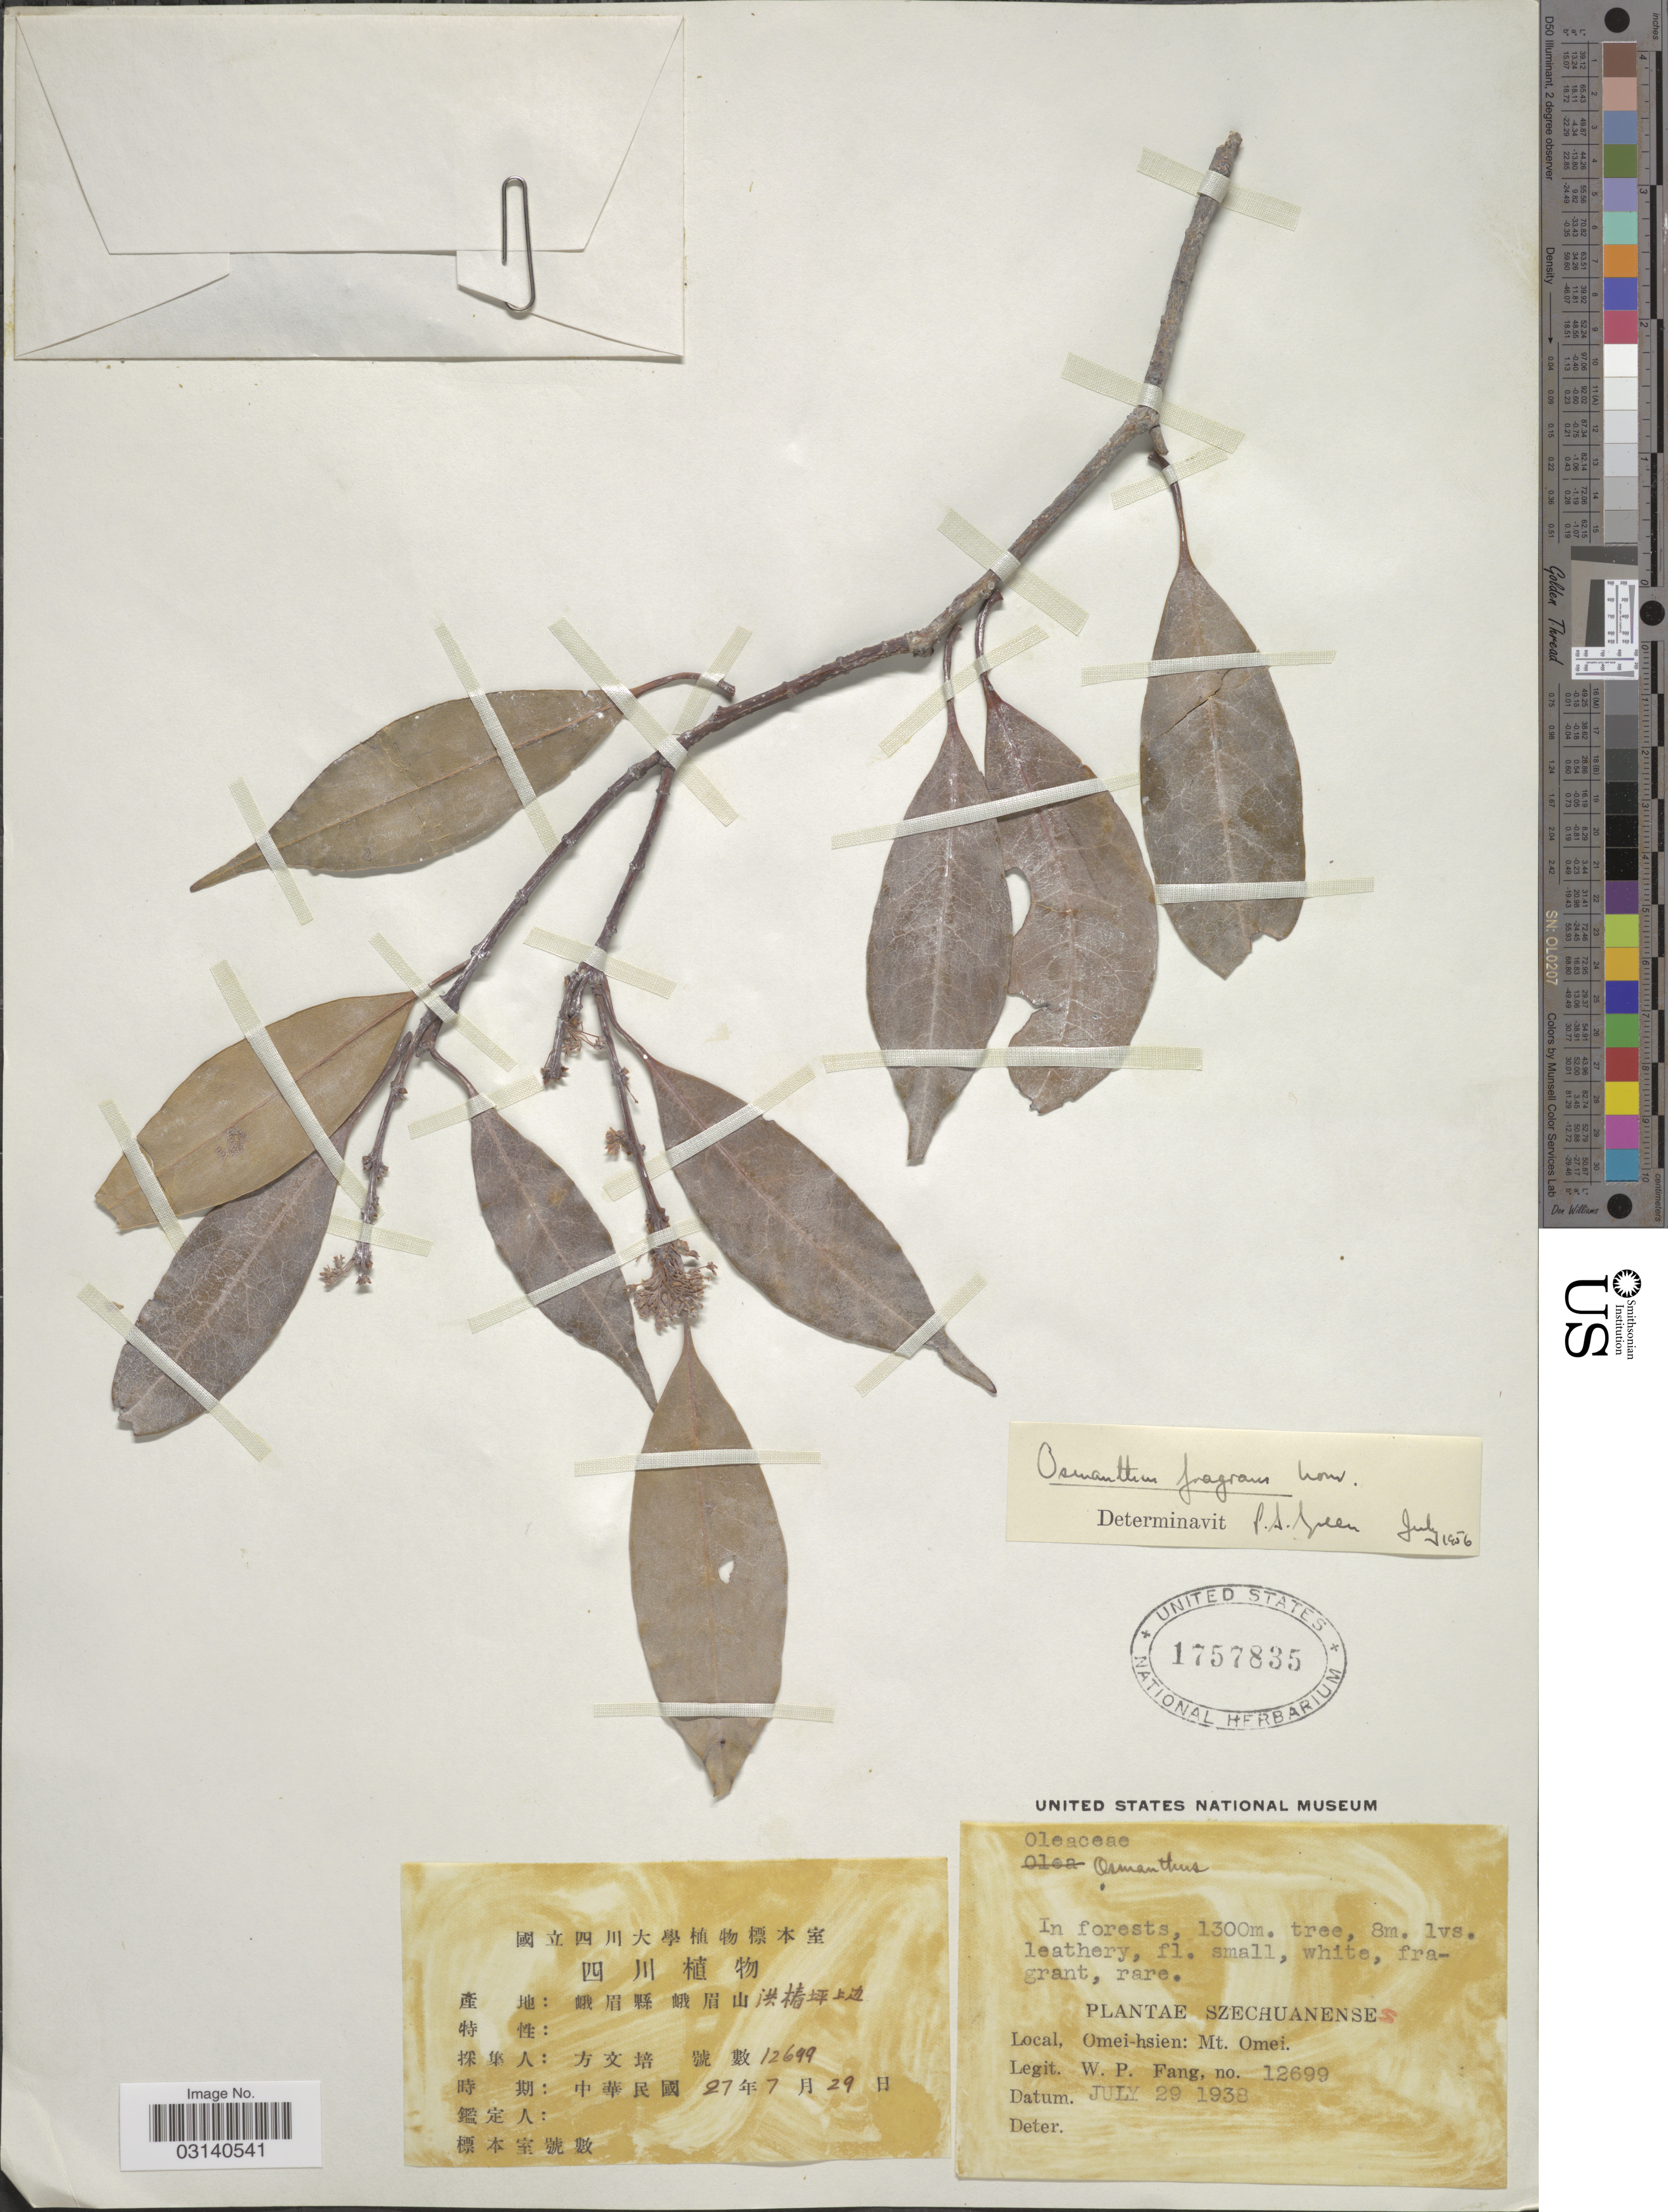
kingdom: Plantae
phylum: Tracheophyta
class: Magnoliopsida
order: Lamiales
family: Oleaceae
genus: Osmanthus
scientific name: Osmanthus fragrans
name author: Lour.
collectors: W. P. Fang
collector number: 12699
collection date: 1938-07-29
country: China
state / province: Sichuan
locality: Szechuanenses, Omei-hsien: Mt. Omei.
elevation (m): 1300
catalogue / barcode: US 1757835